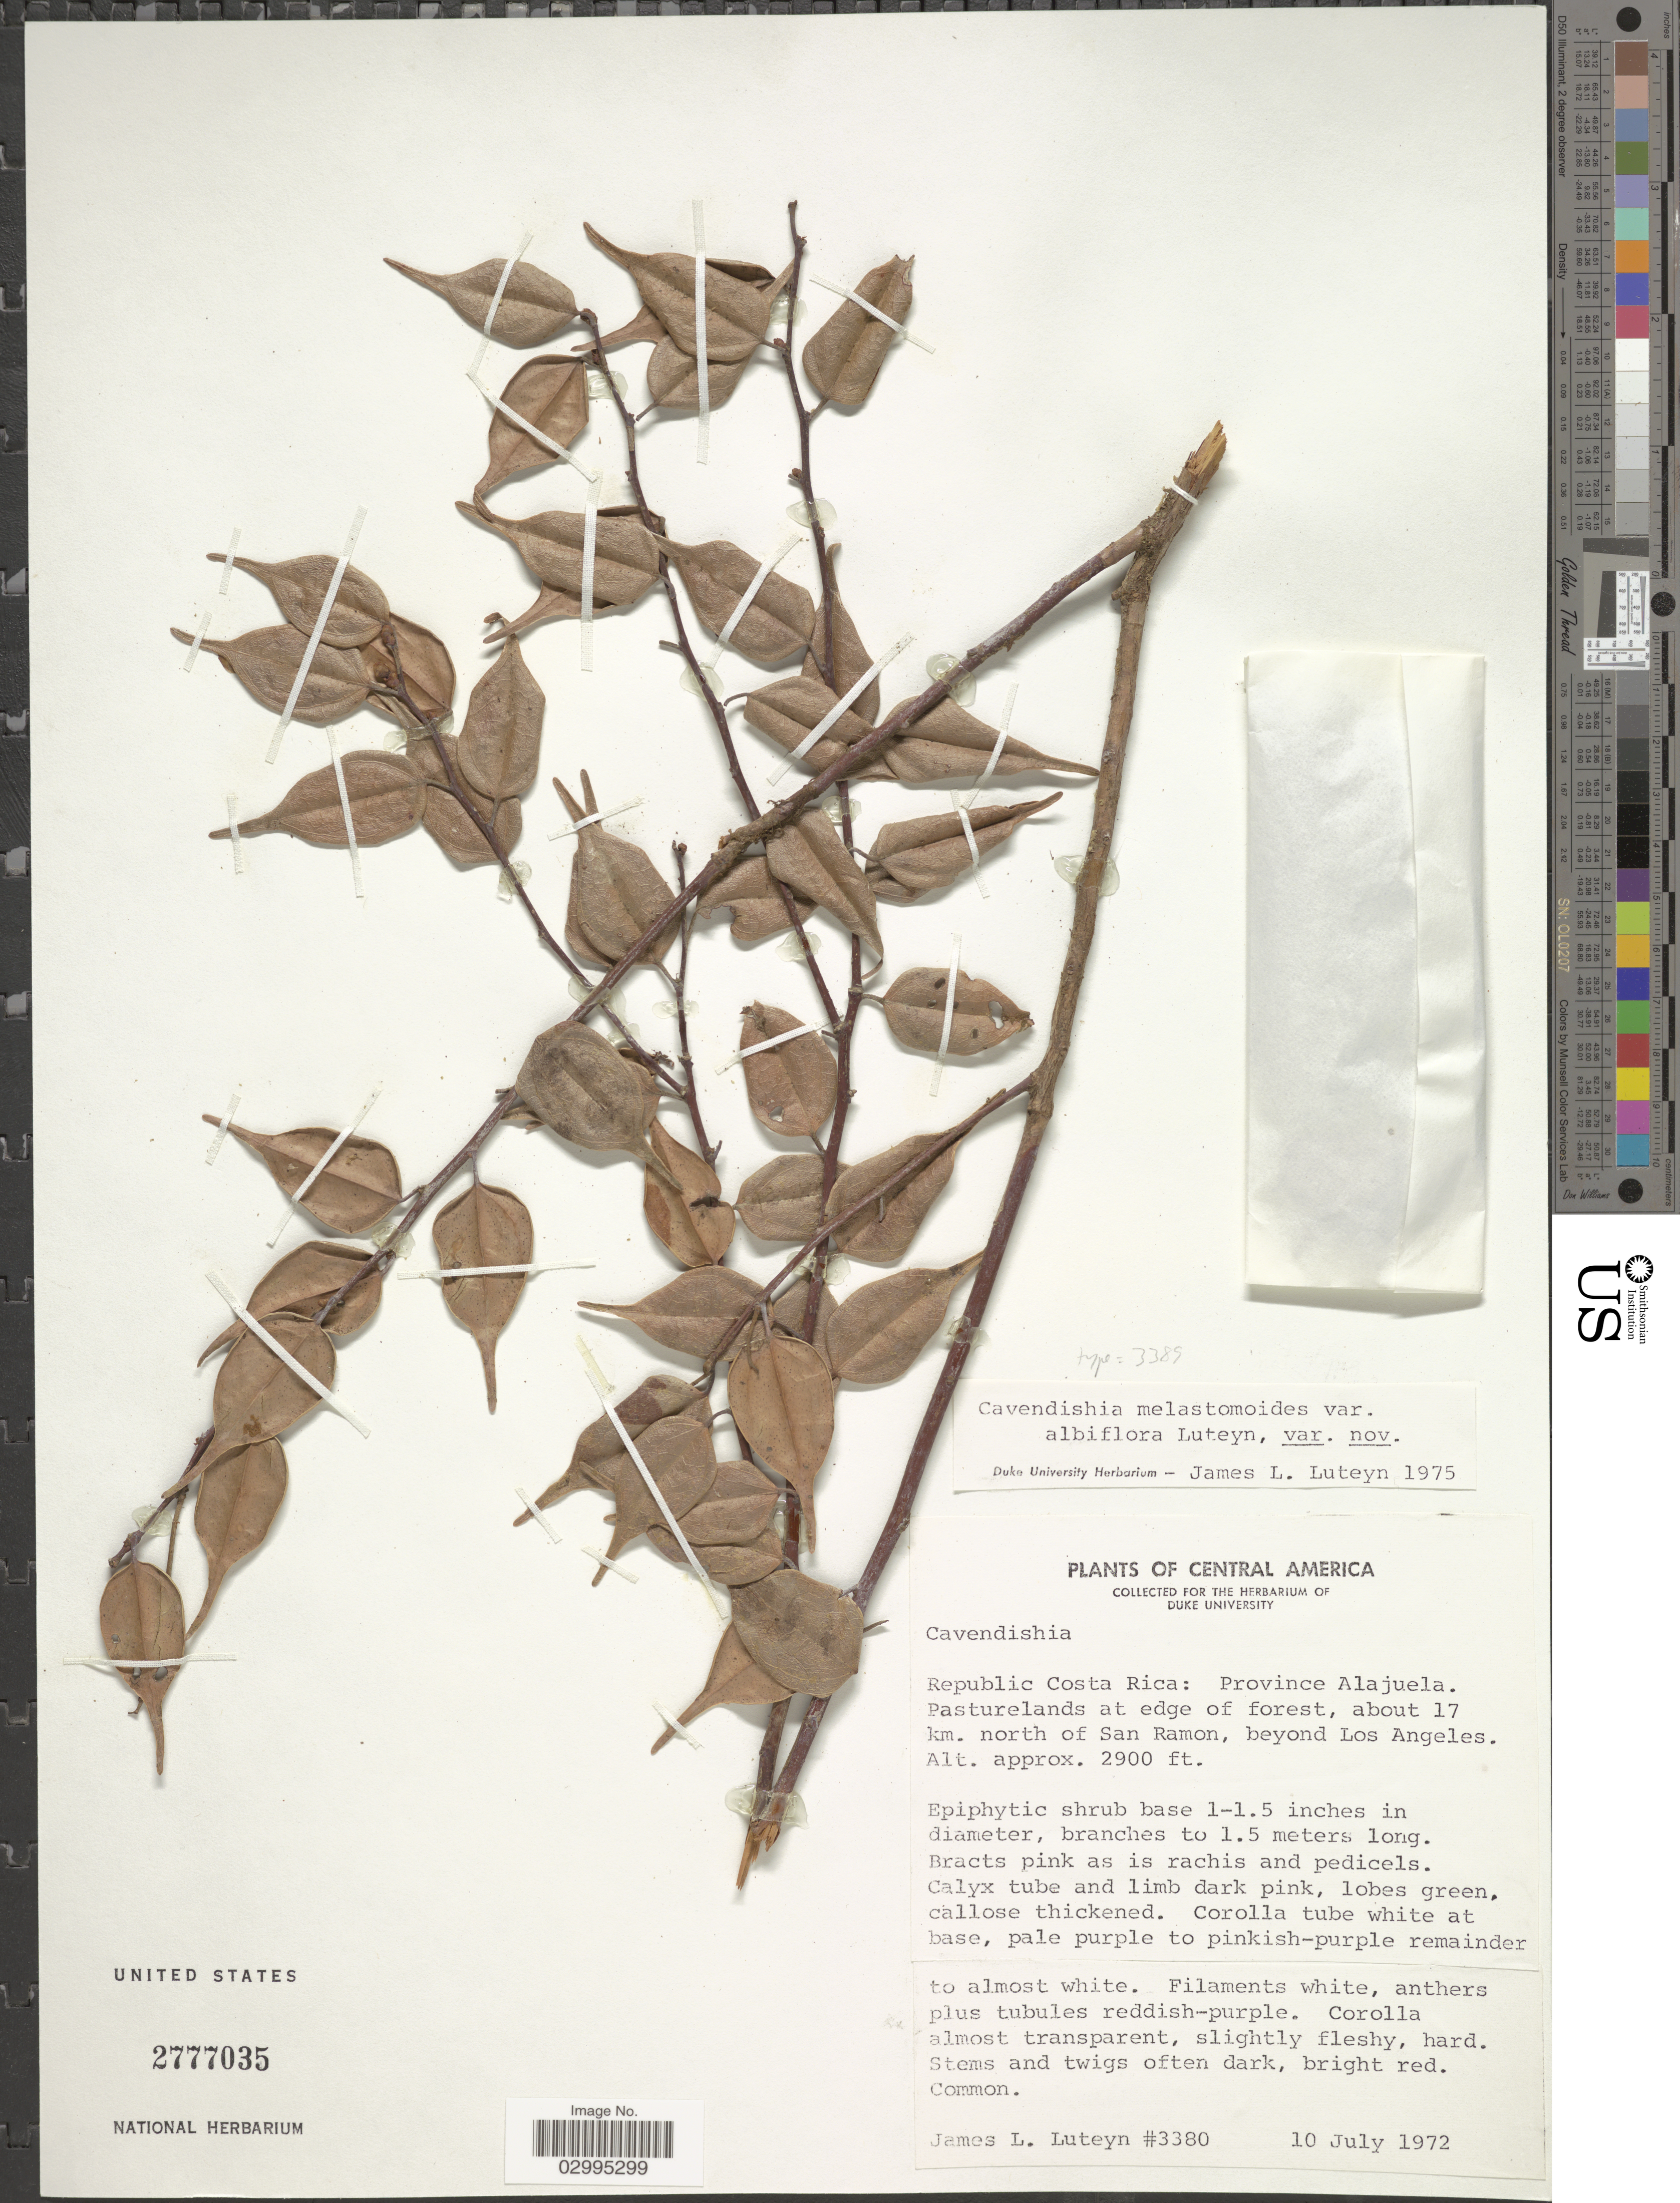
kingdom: Plantae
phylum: Tracheophyta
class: Magnoliopsida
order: Ericales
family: Ericaceae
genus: Cavendishia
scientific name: Cavendishia melastomoides var. albiflora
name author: Luteyn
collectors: J. L. Luteyn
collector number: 3380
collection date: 1972-07-10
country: Costa Rica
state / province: Alajuela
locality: About 17 km. north of San Ramon, beyond Los Angeles.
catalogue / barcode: US 2777035